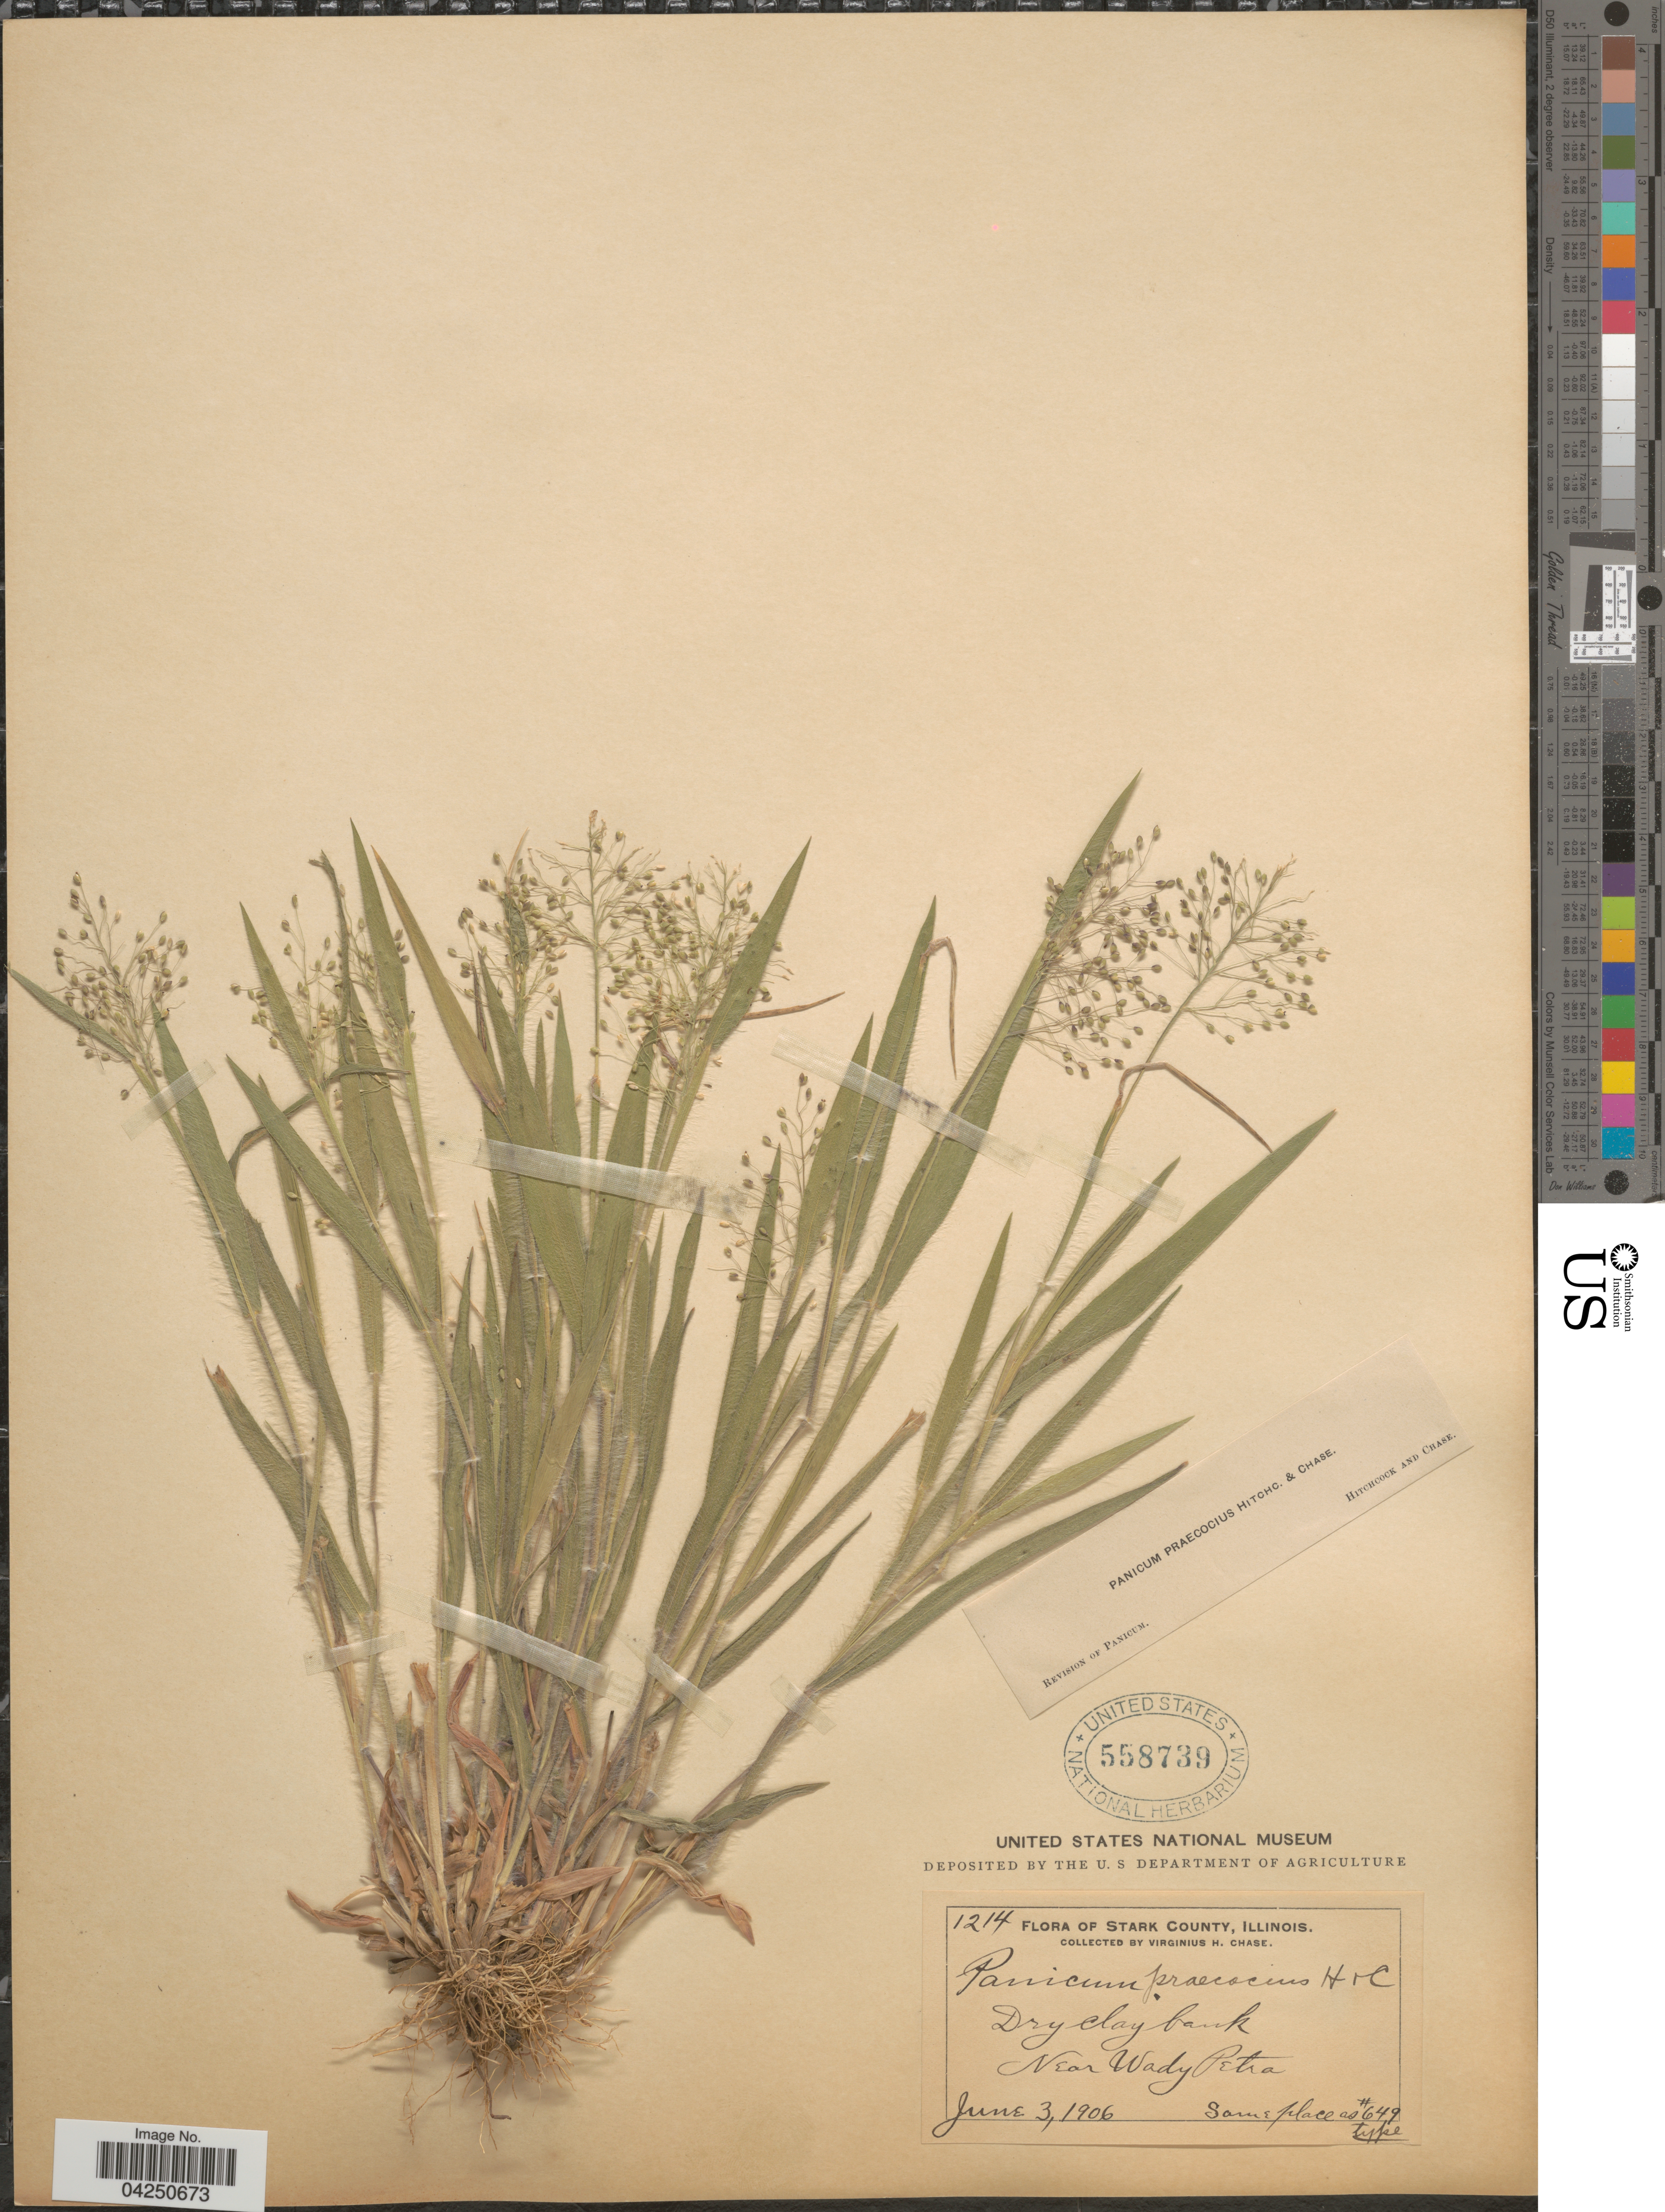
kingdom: Plantae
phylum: Tracheophyta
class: Liliopsida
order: Poales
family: Poaceae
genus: Dichanthelium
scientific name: Dichanthelium acuminatum var. acuminatum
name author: (Sw.) Gould & C.A. Clark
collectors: V. H. Chase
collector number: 1214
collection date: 1906-06-03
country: United States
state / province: Illinois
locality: Stark County. Dry clay bank. Near Wady Petra. Same place as #649 [unsure placement]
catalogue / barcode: US 558739